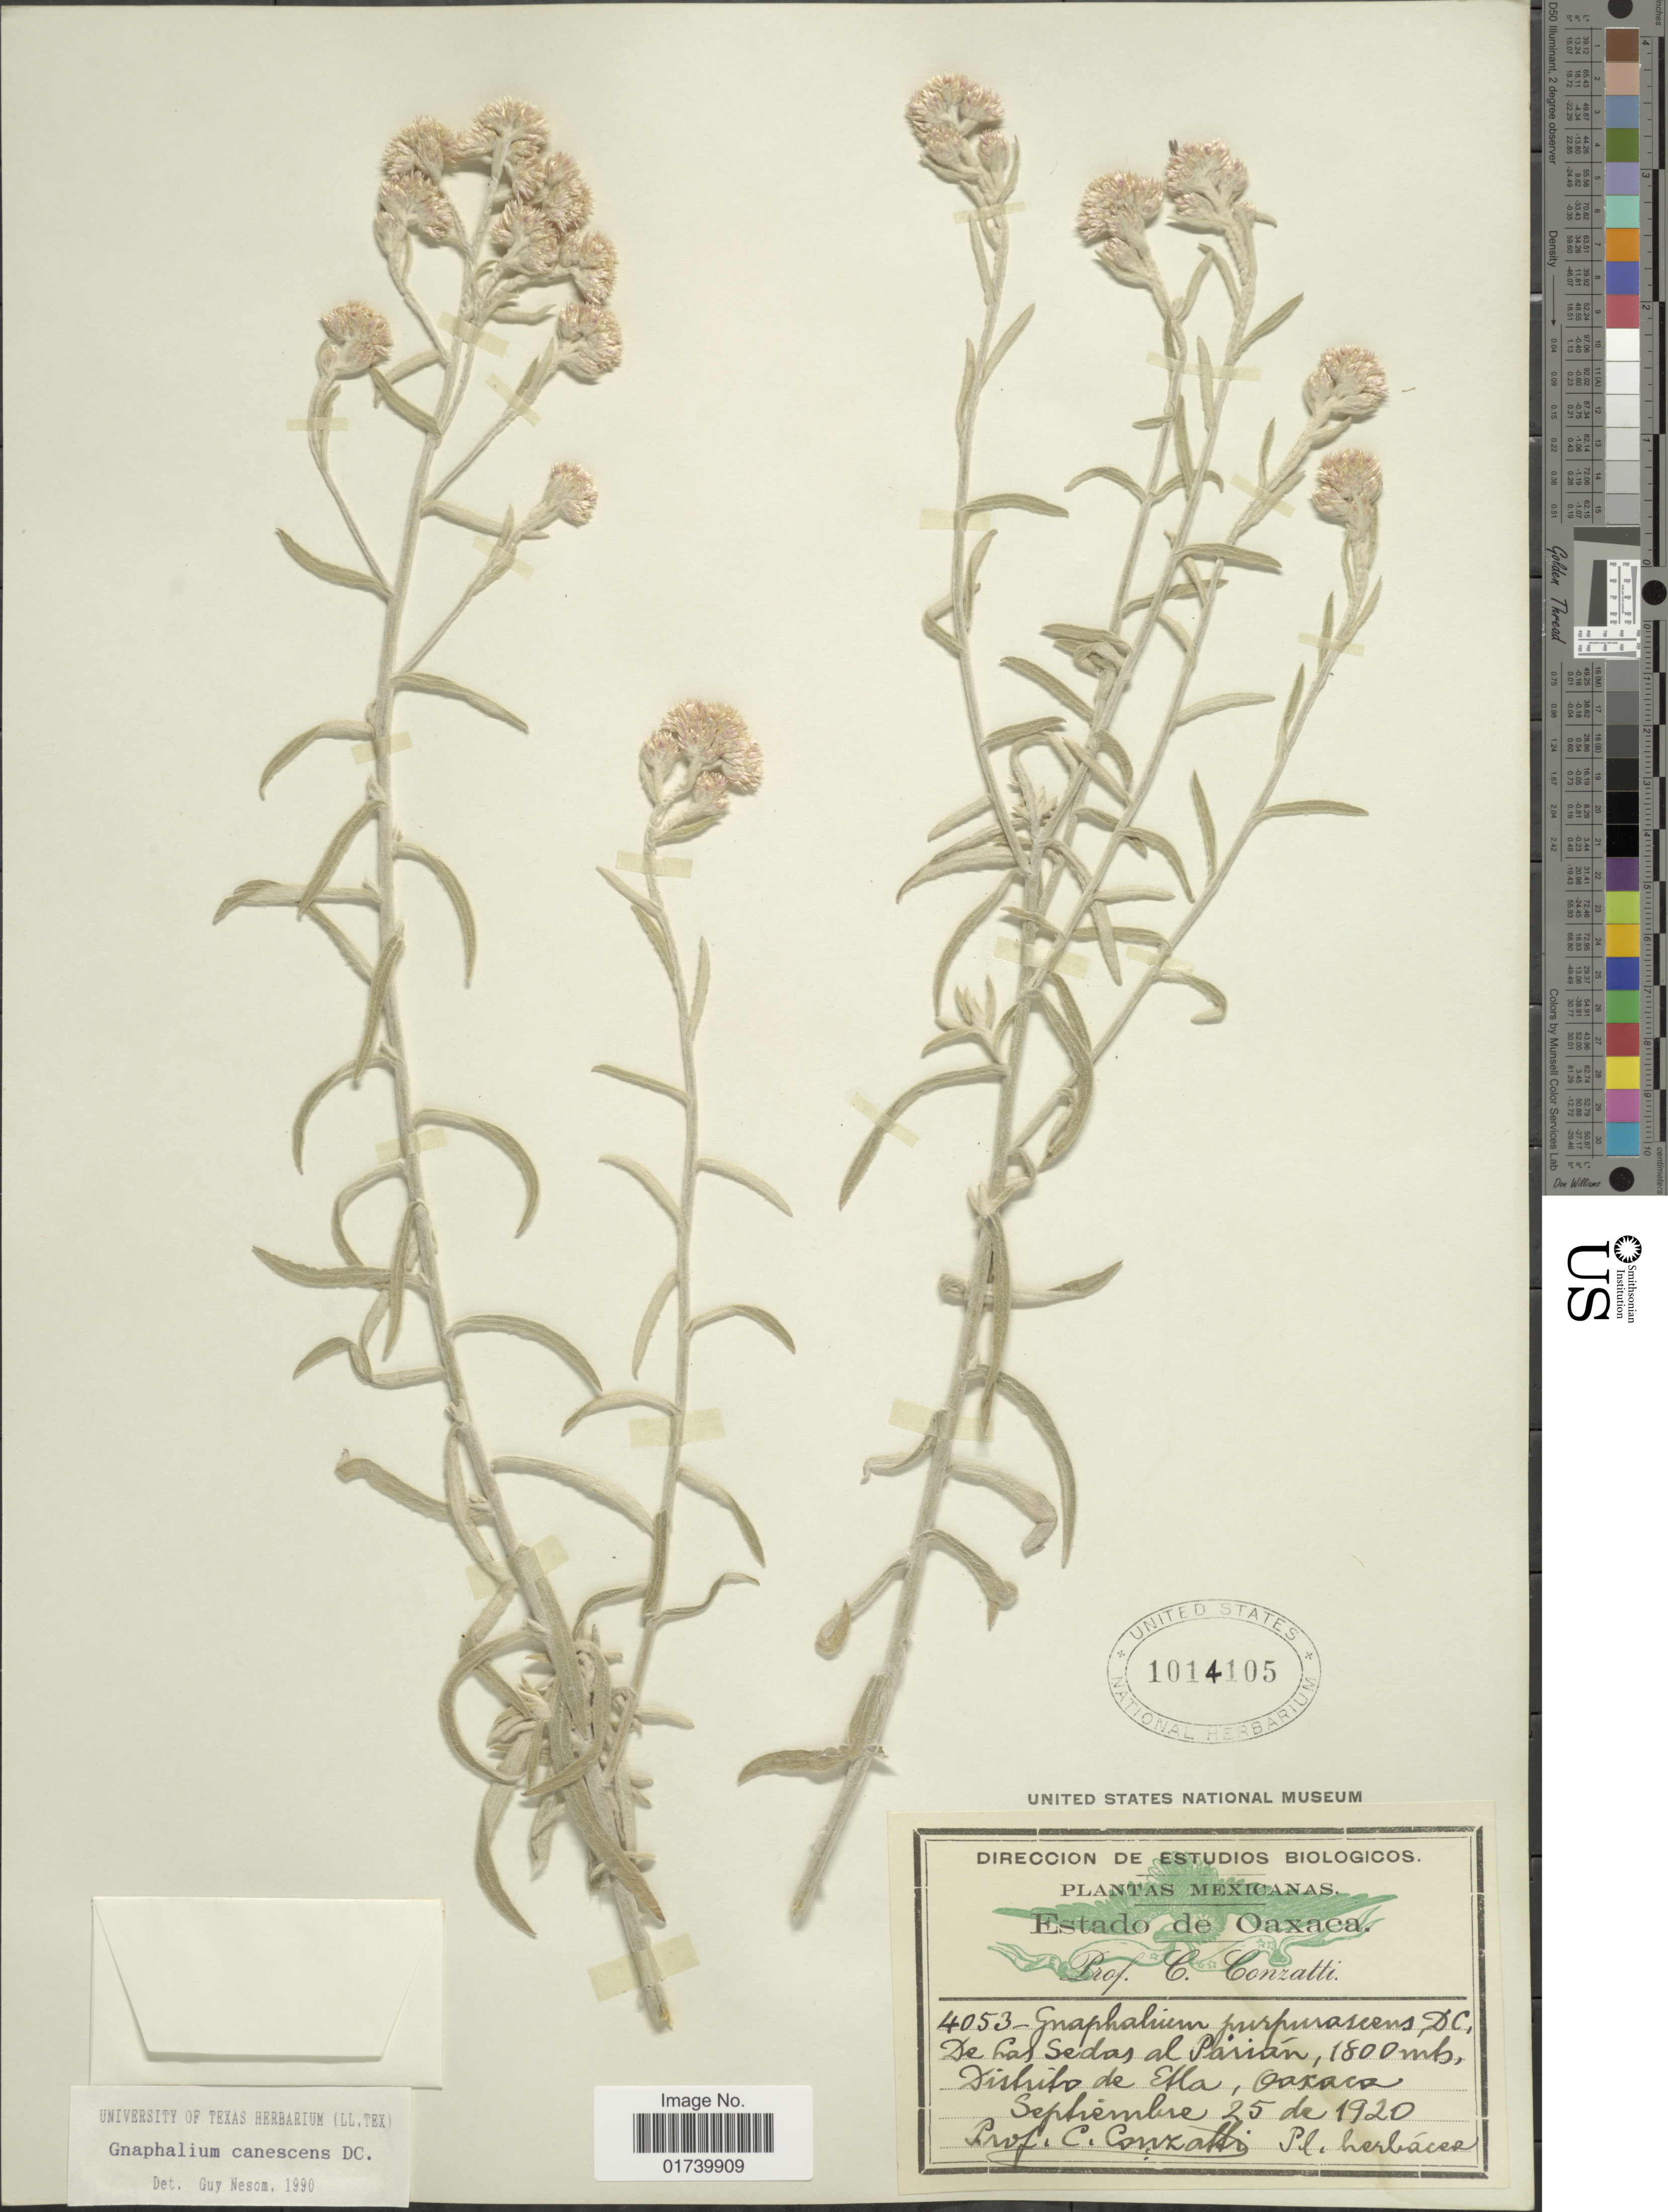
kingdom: Plantae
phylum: Tracheophyta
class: Magnoliopsida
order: Asterales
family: Asteraceae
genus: Pseudognaphalium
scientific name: Pseudognaphalium canescens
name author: (DC.) Anderb.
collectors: C. Conzatti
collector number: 4053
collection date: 1920-09-25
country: Mexico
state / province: Oaxaca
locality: De Las Sedas al Parian, Distrito de Efla, Oaxaca.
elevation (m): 1800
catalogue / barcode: US 1014105